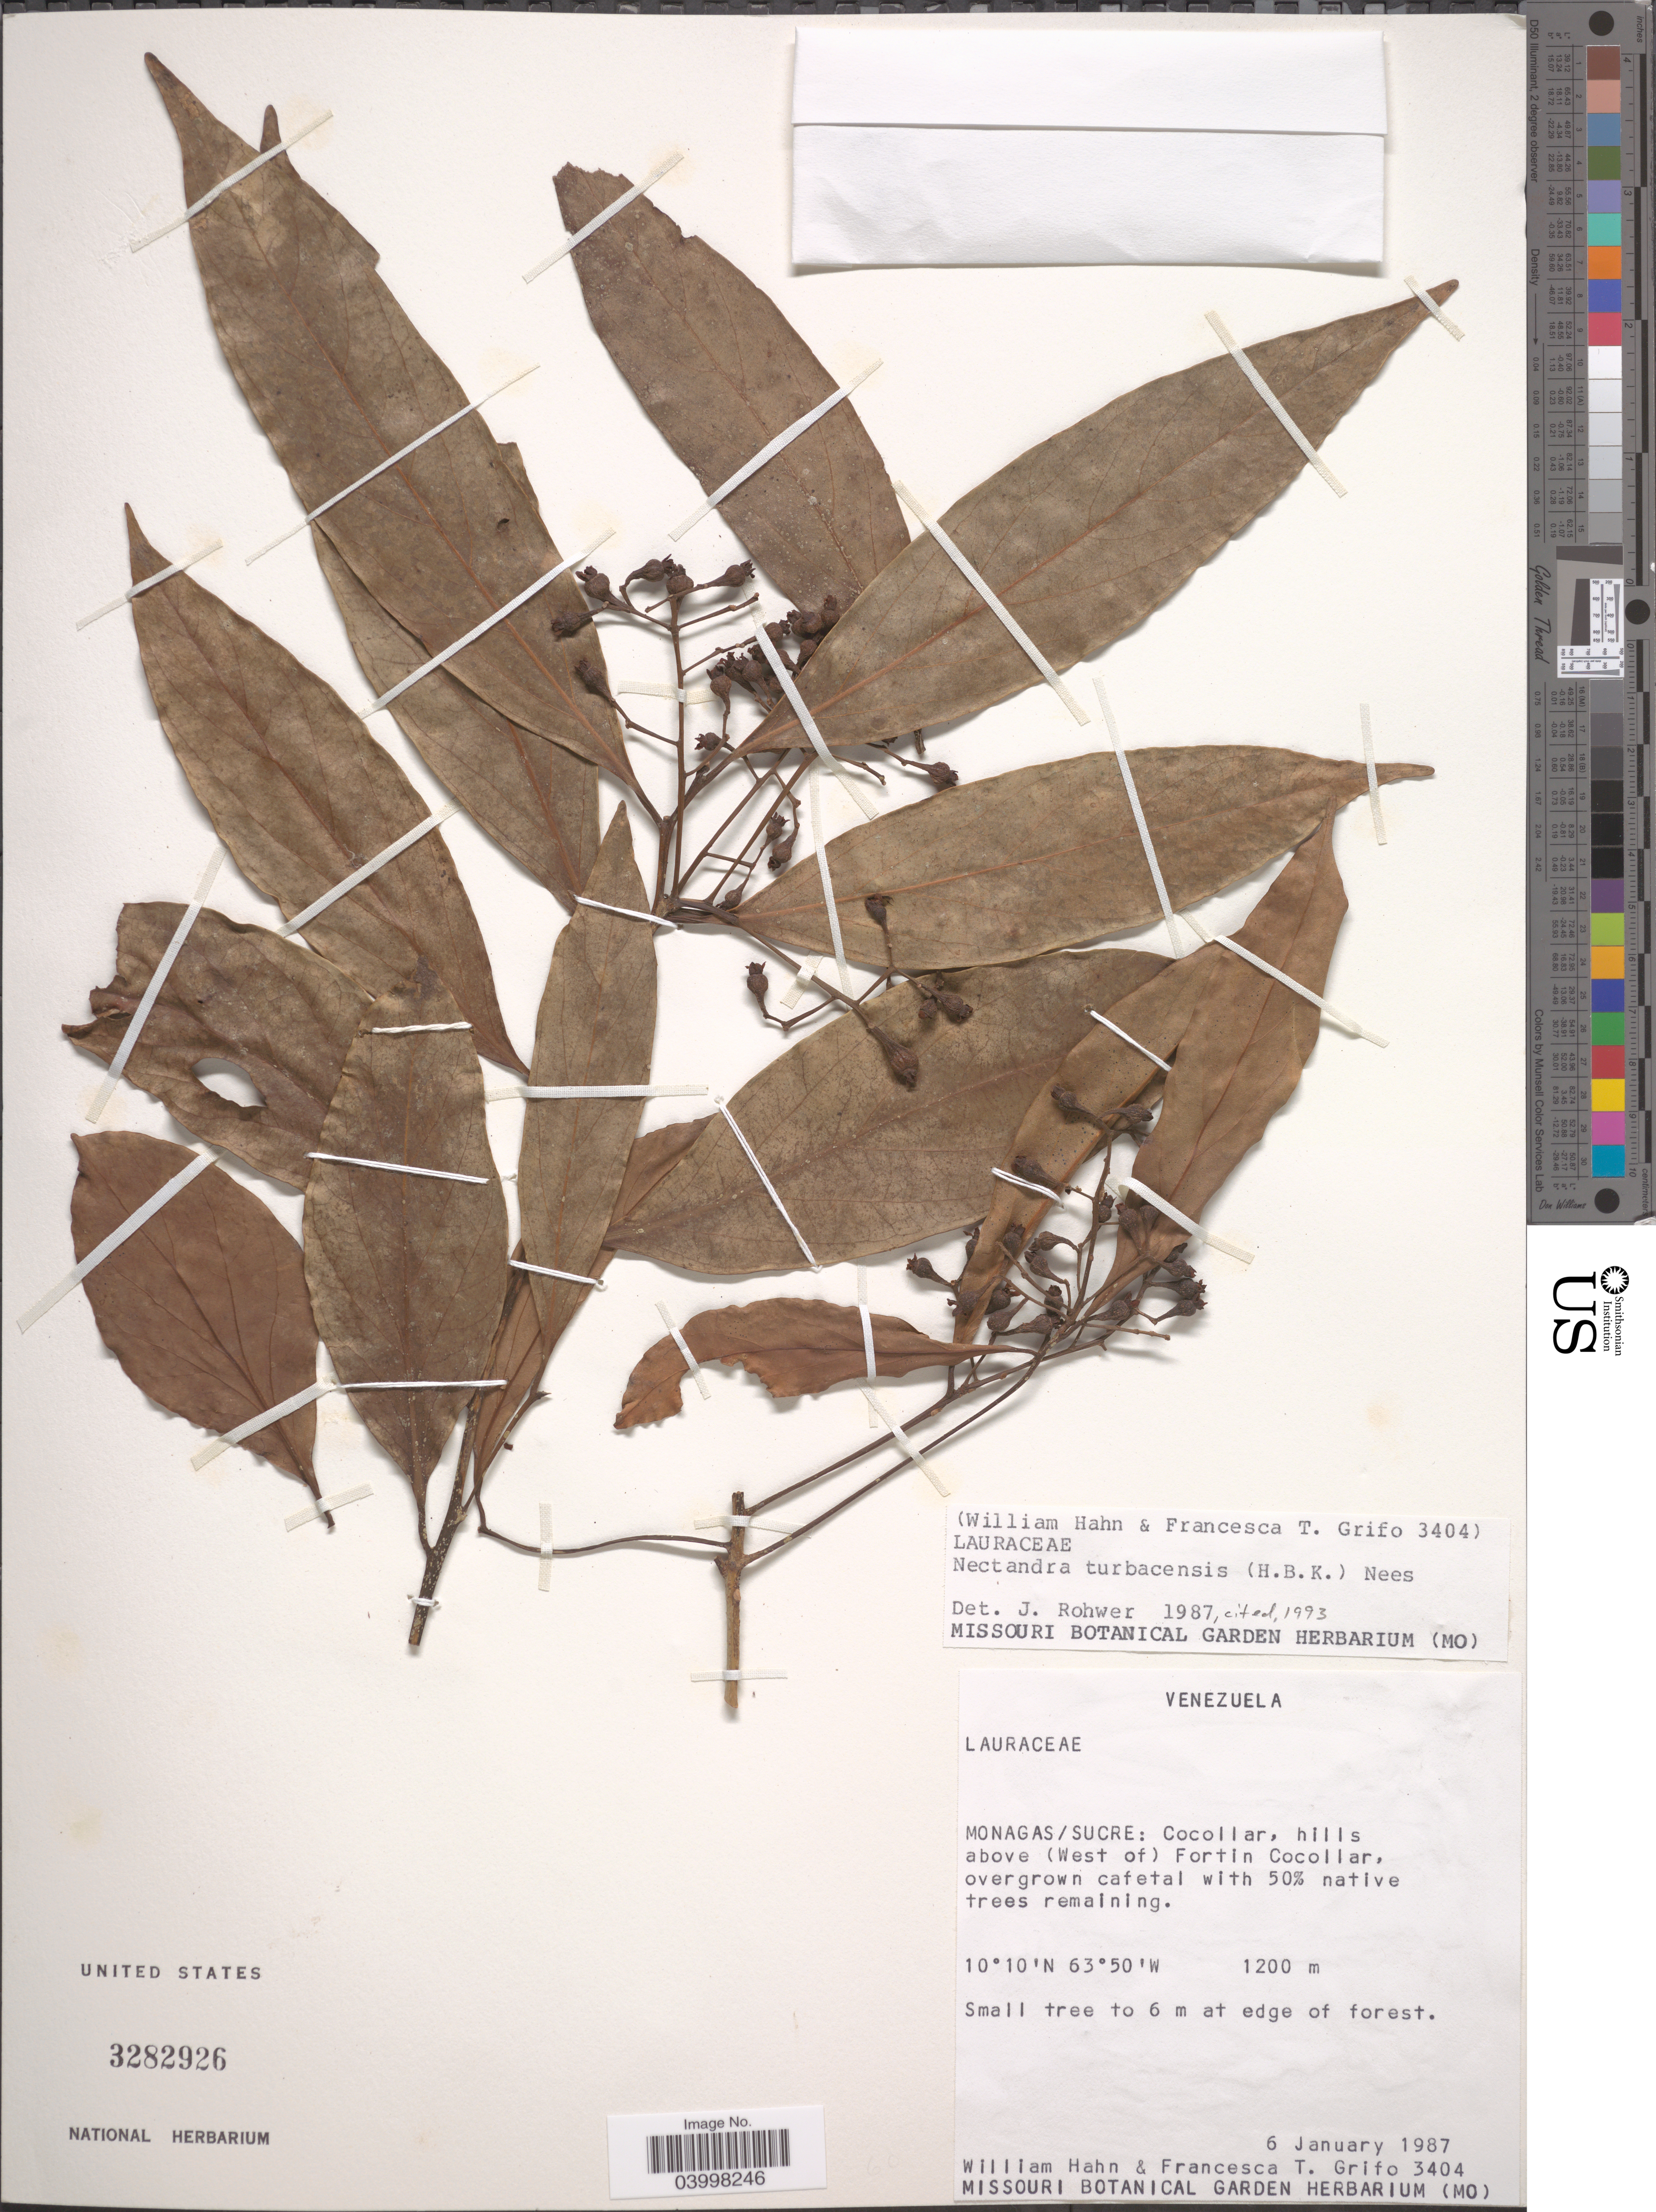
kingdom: Plantae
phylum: Tracheophyta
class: Magnoliopsida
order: Laurales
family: Lauraceae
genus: Nectandra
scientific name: Nectandra turbacensis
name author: (Kunth) Nees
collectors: W. Hahn & F. Grifo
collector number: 3404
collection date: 1987-01-06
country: Venezuela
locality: Monagas/Sucre: Cocollar, hills above (West of ) Fortin Cocollar.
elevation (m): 1200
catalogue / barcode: US 3282926